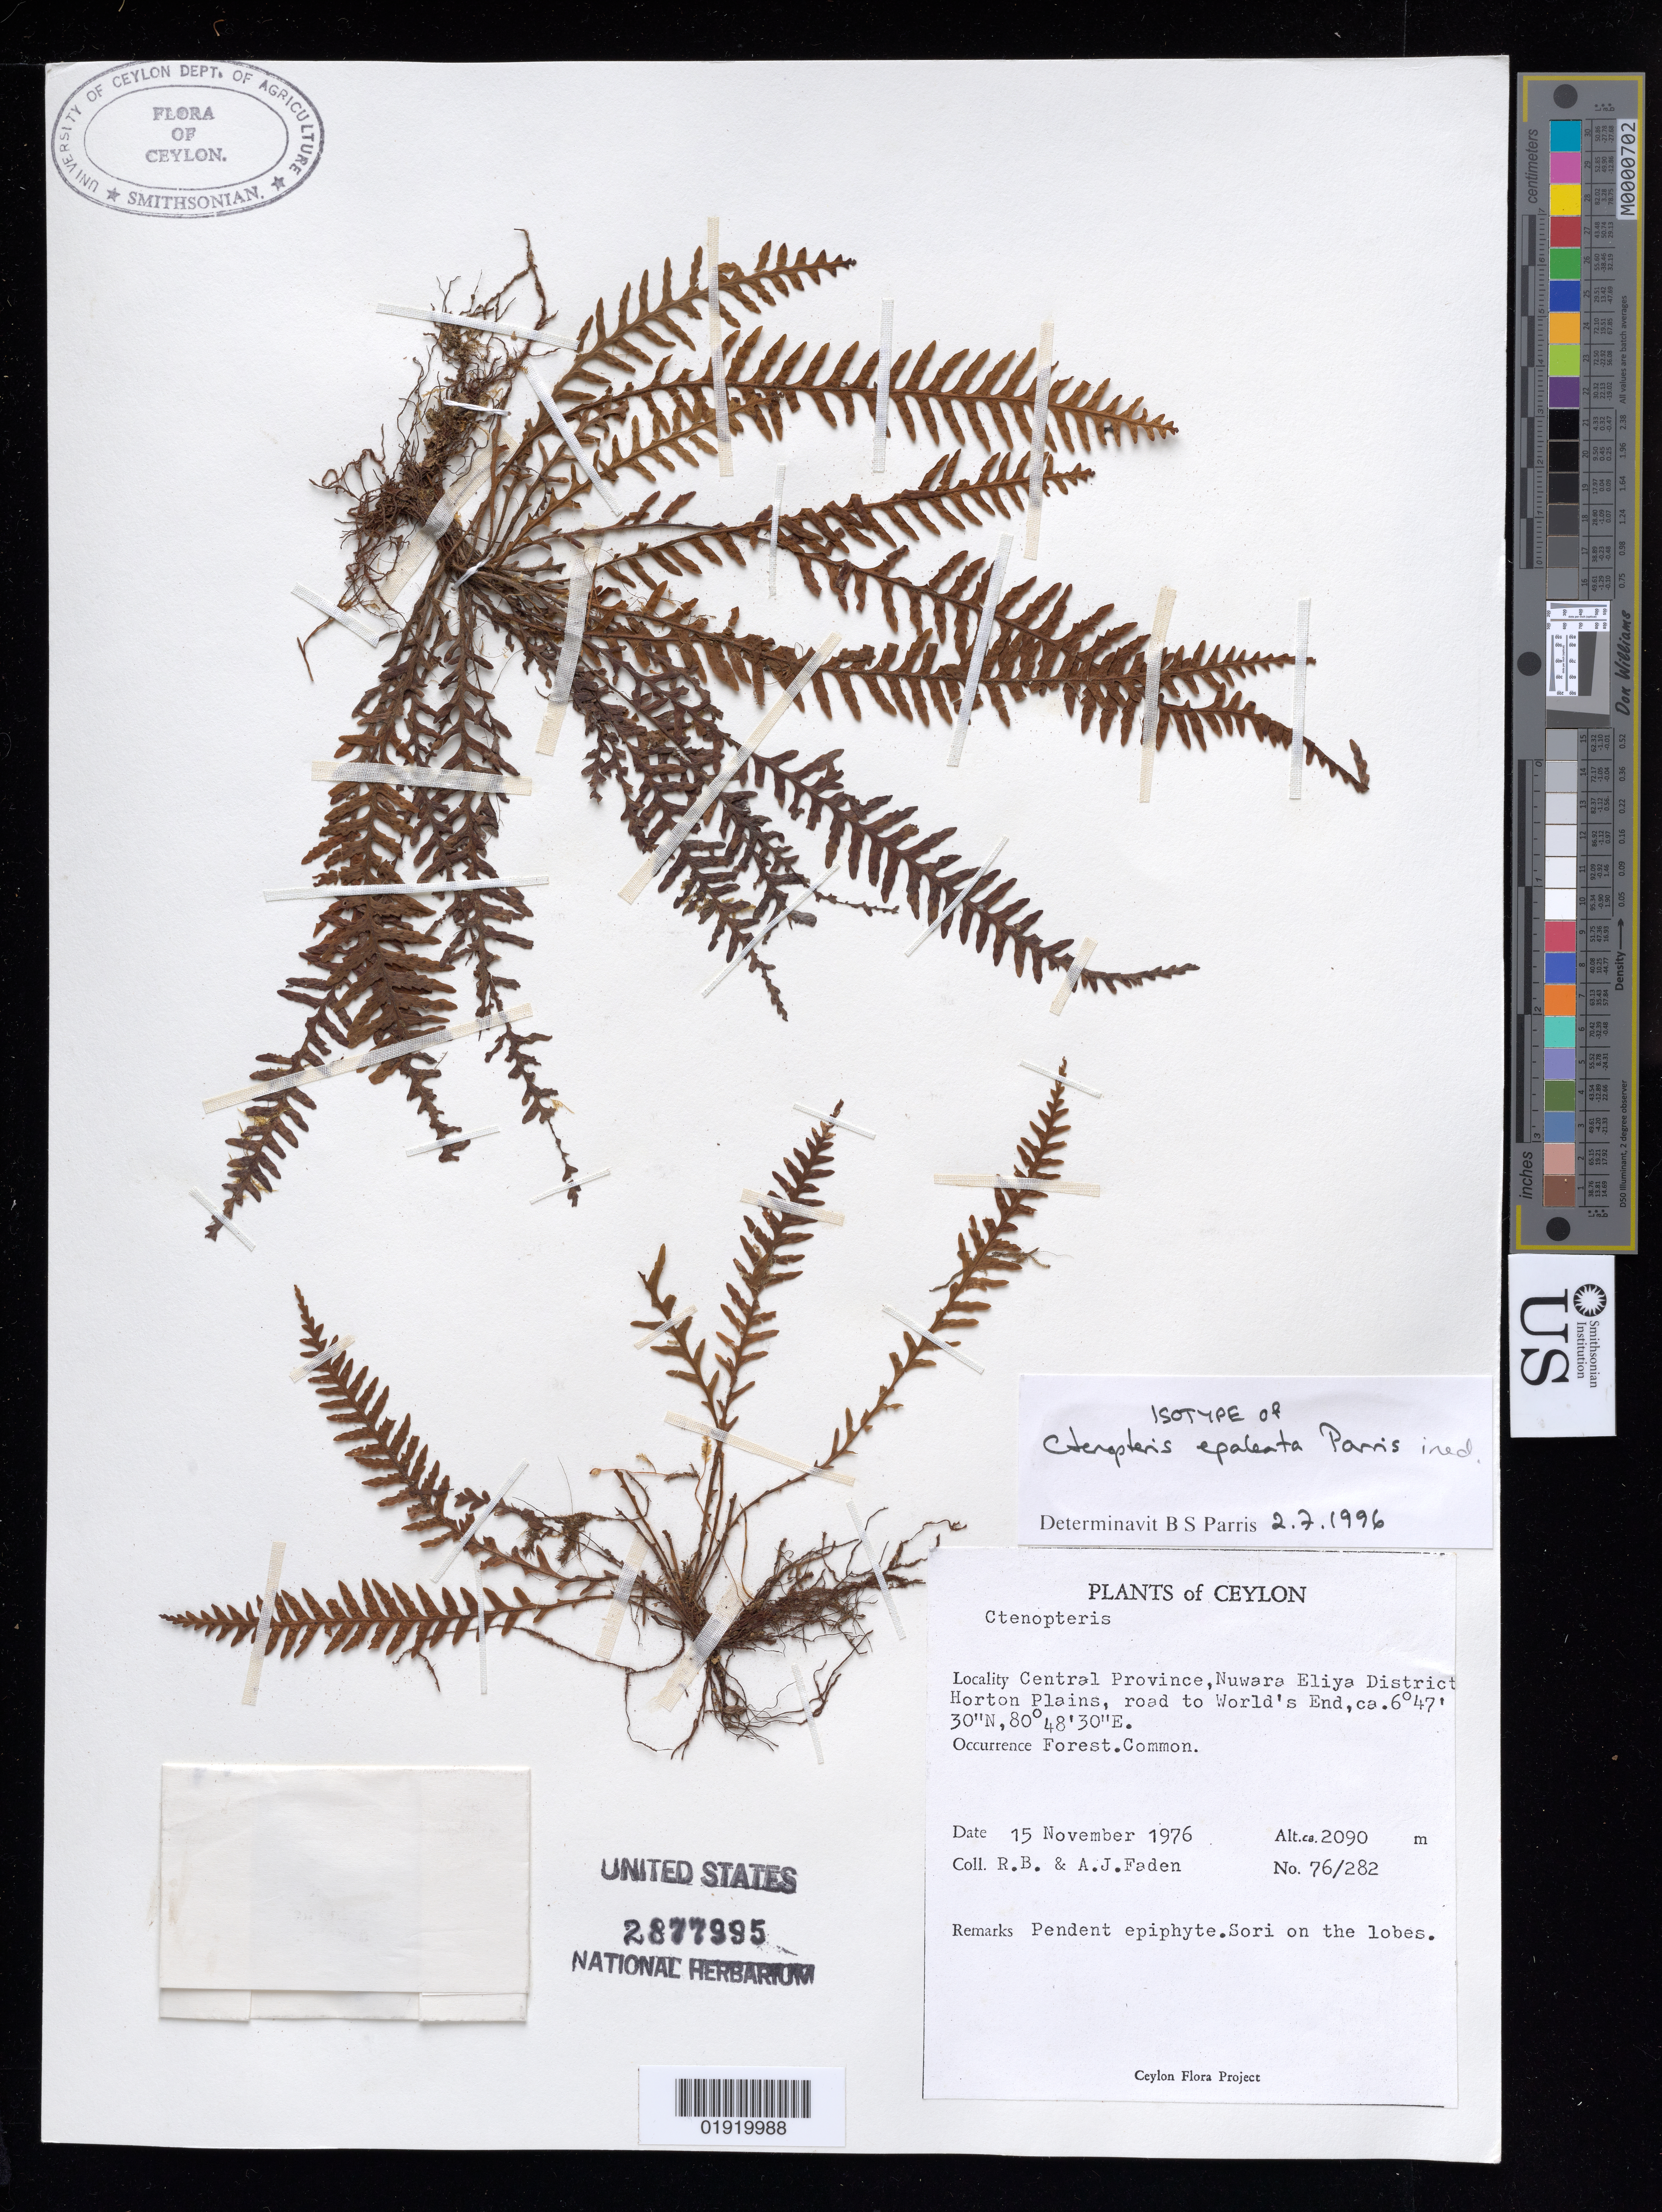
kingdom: Plantae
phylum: Tracheophyta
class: Polypodiopsida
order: Polypodiales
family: Polypodiaceae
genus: Ctenopteris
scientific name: Ctenopteris epaleata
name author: Parris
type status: Isotype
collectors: R. B. Faden & A. J. Faden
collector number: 76/282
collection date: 1976-11-15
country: Sri Lanka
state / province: Central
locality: Ceylon. Central Province, Nuwara Eliya District, Horton Plains, road to World's End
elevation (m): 2090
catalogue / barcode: US 2877995